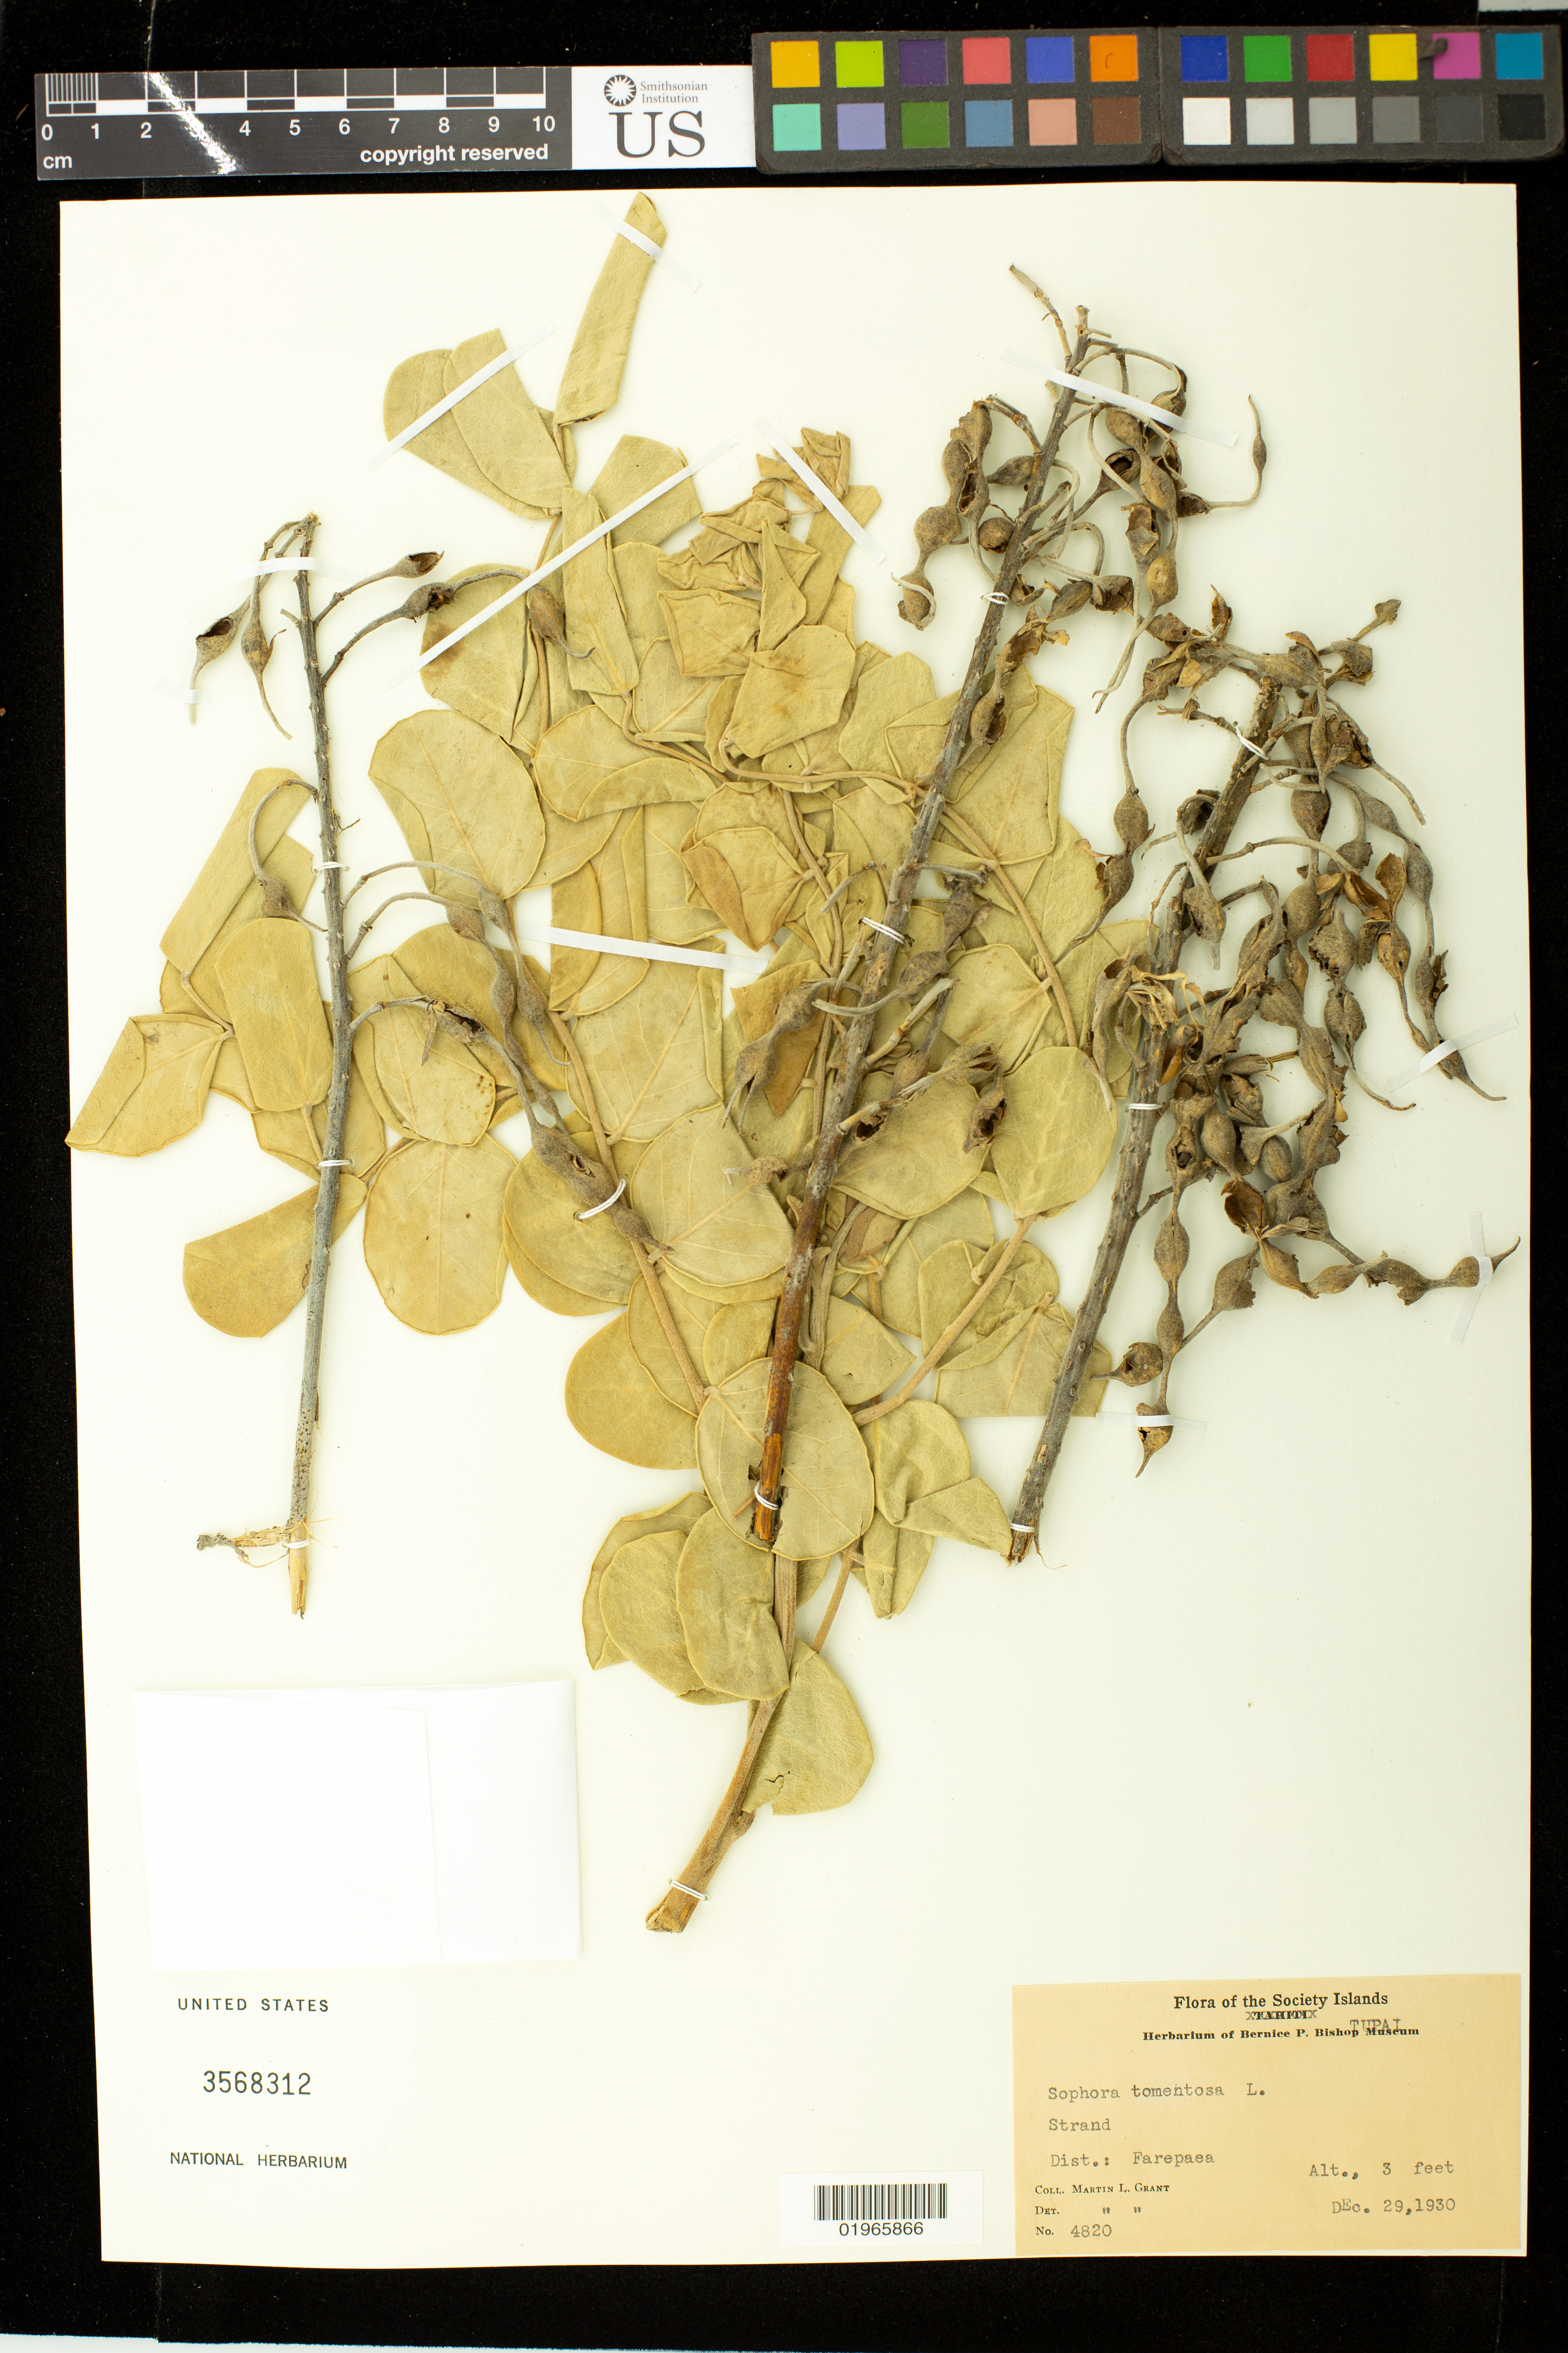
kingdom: Plantae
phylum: Tracheophyta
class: Magnoliopsida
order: Fabales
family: Fabaceae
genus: Sophora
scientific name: Sophora tomentosa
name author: L.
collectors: M. L. Grant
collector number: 4820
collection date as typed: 29 Dec 1930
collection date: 1930-12-29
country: French Polynesia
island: Tupai Atoll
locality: Farepaea District.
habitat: Strand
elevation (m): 1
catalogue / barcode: US 3568312